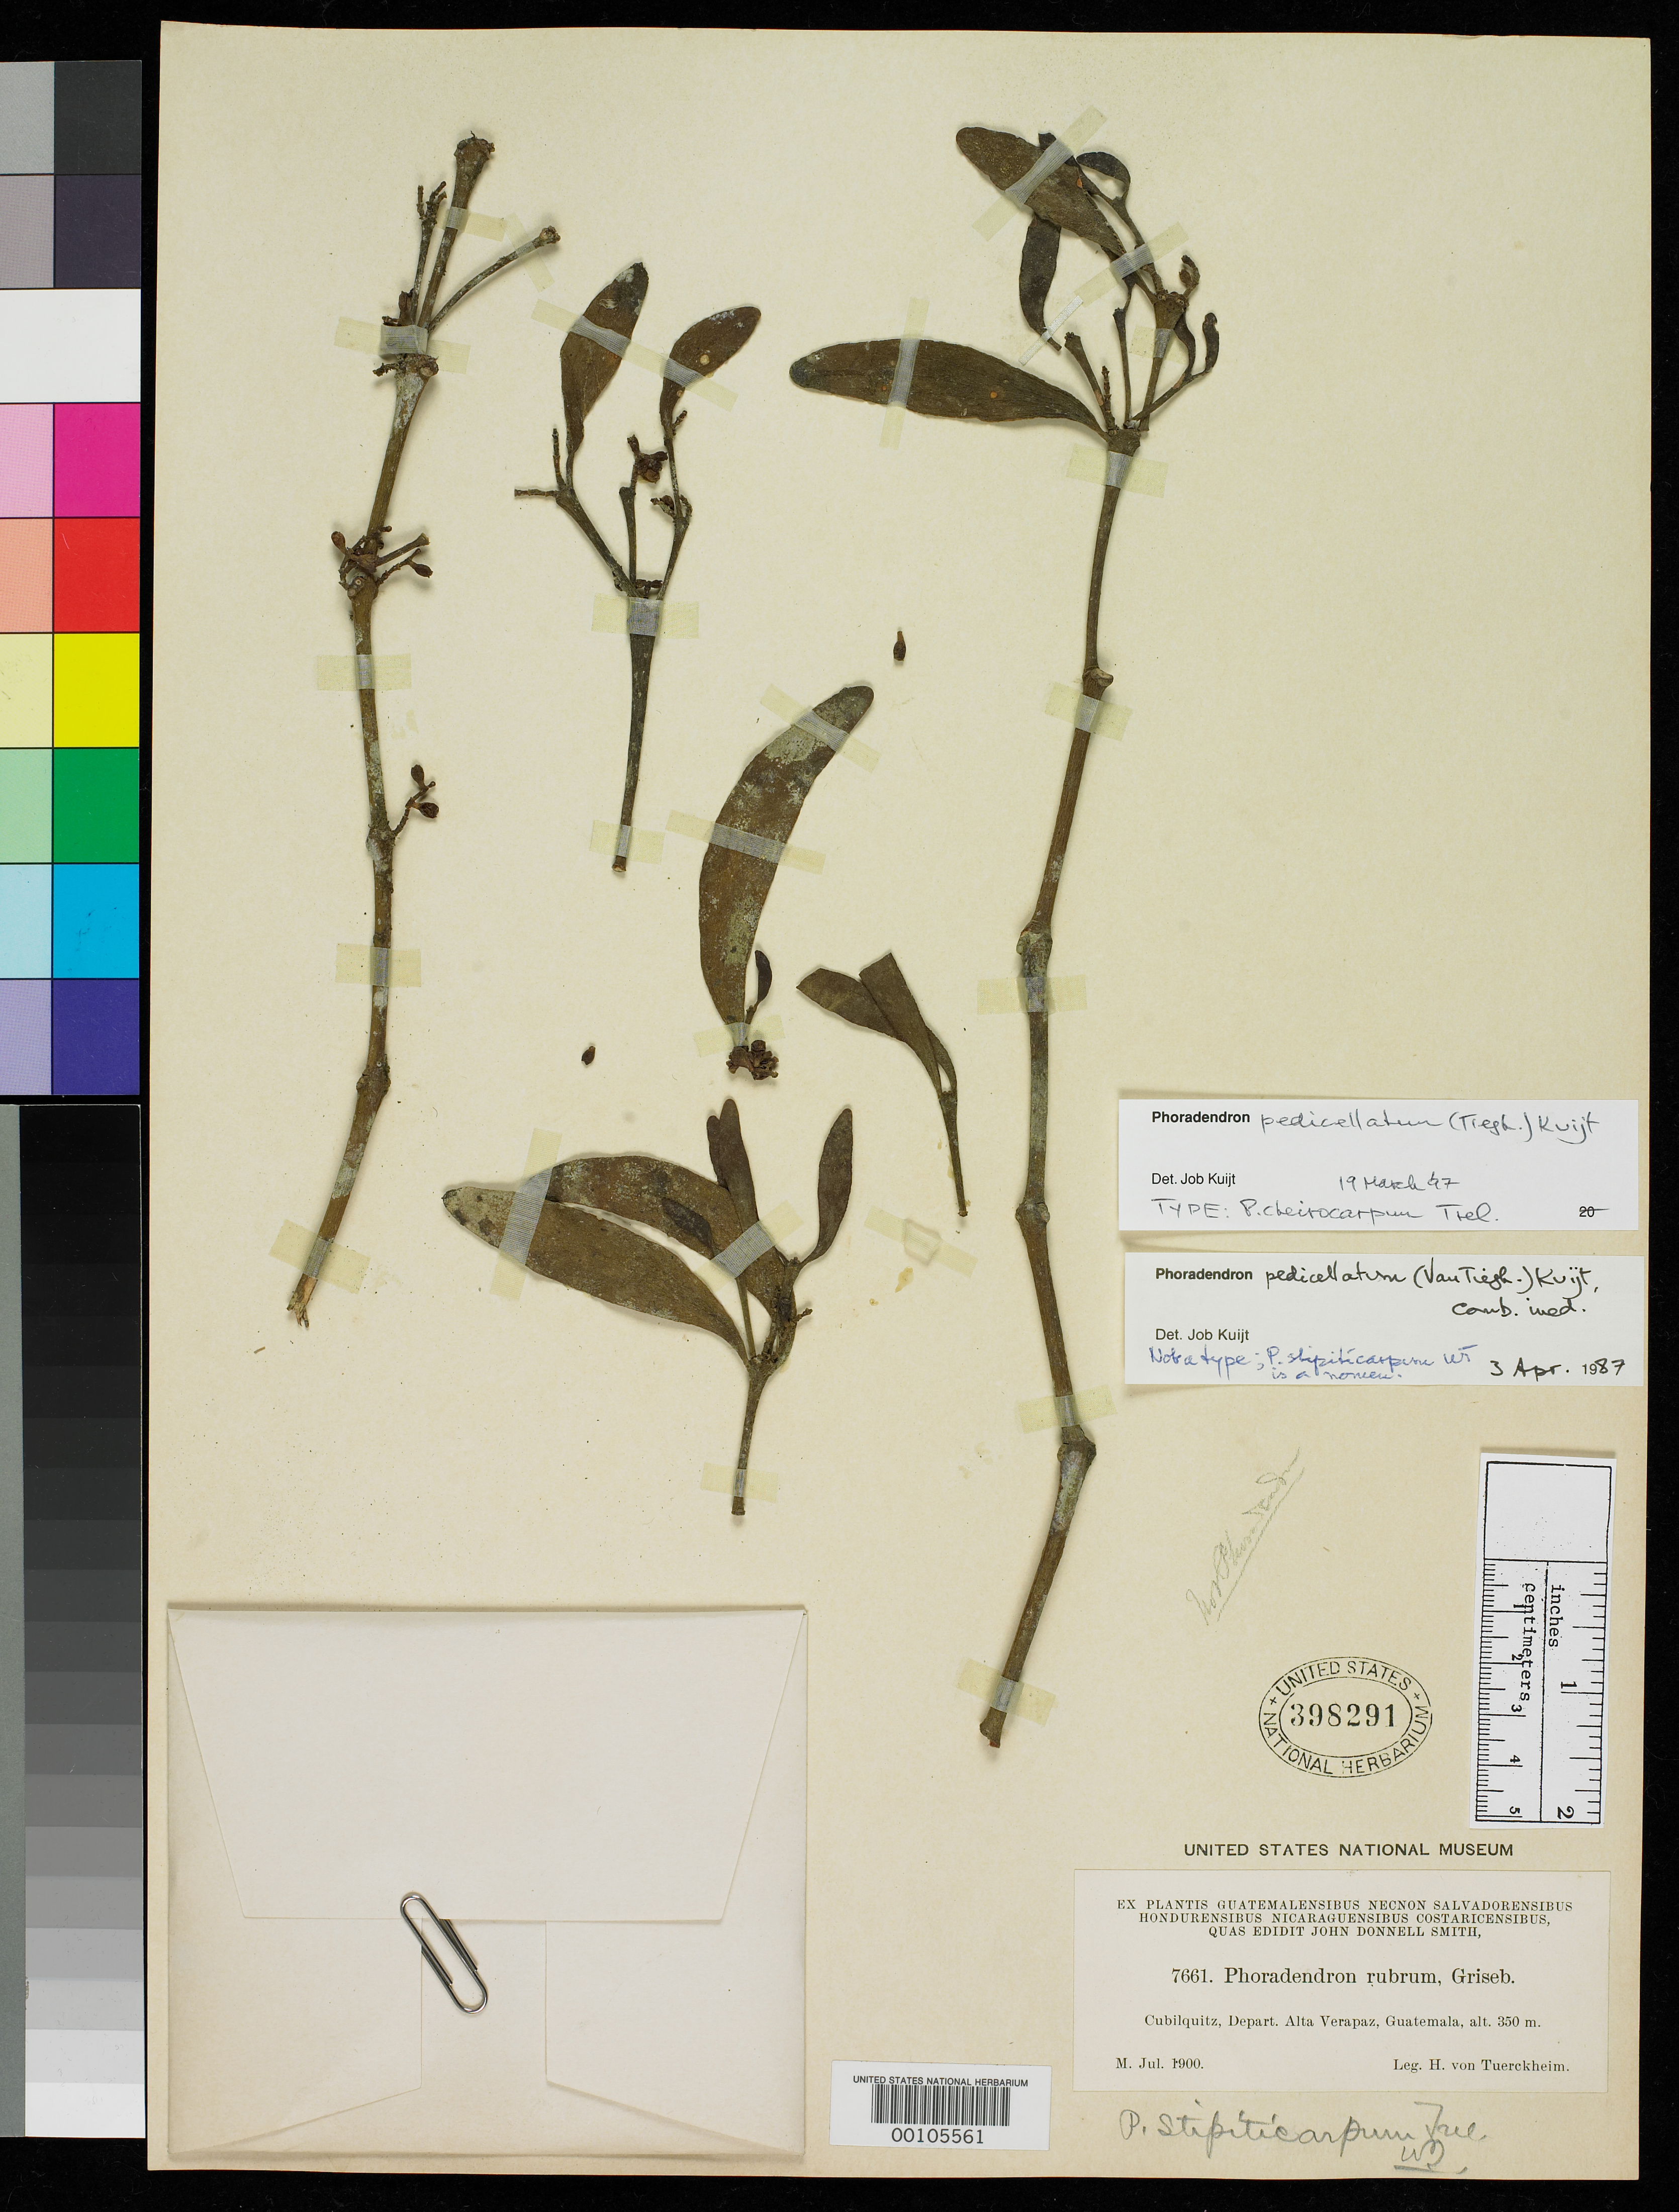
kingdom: Plantae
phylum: Tracheophyta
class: Magnoliopsida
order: Santalales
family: Viscaceae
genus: Phoradendron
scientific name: Phoradendron cheirocarpum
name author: Trel.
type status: Isotype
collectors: H. von Türckheim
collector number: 7661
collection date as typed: Jul 1900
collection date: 1900-07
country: Guatemala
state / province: Alta Verapaz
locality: Cubilquitz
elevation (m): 350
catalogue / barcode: US 398291